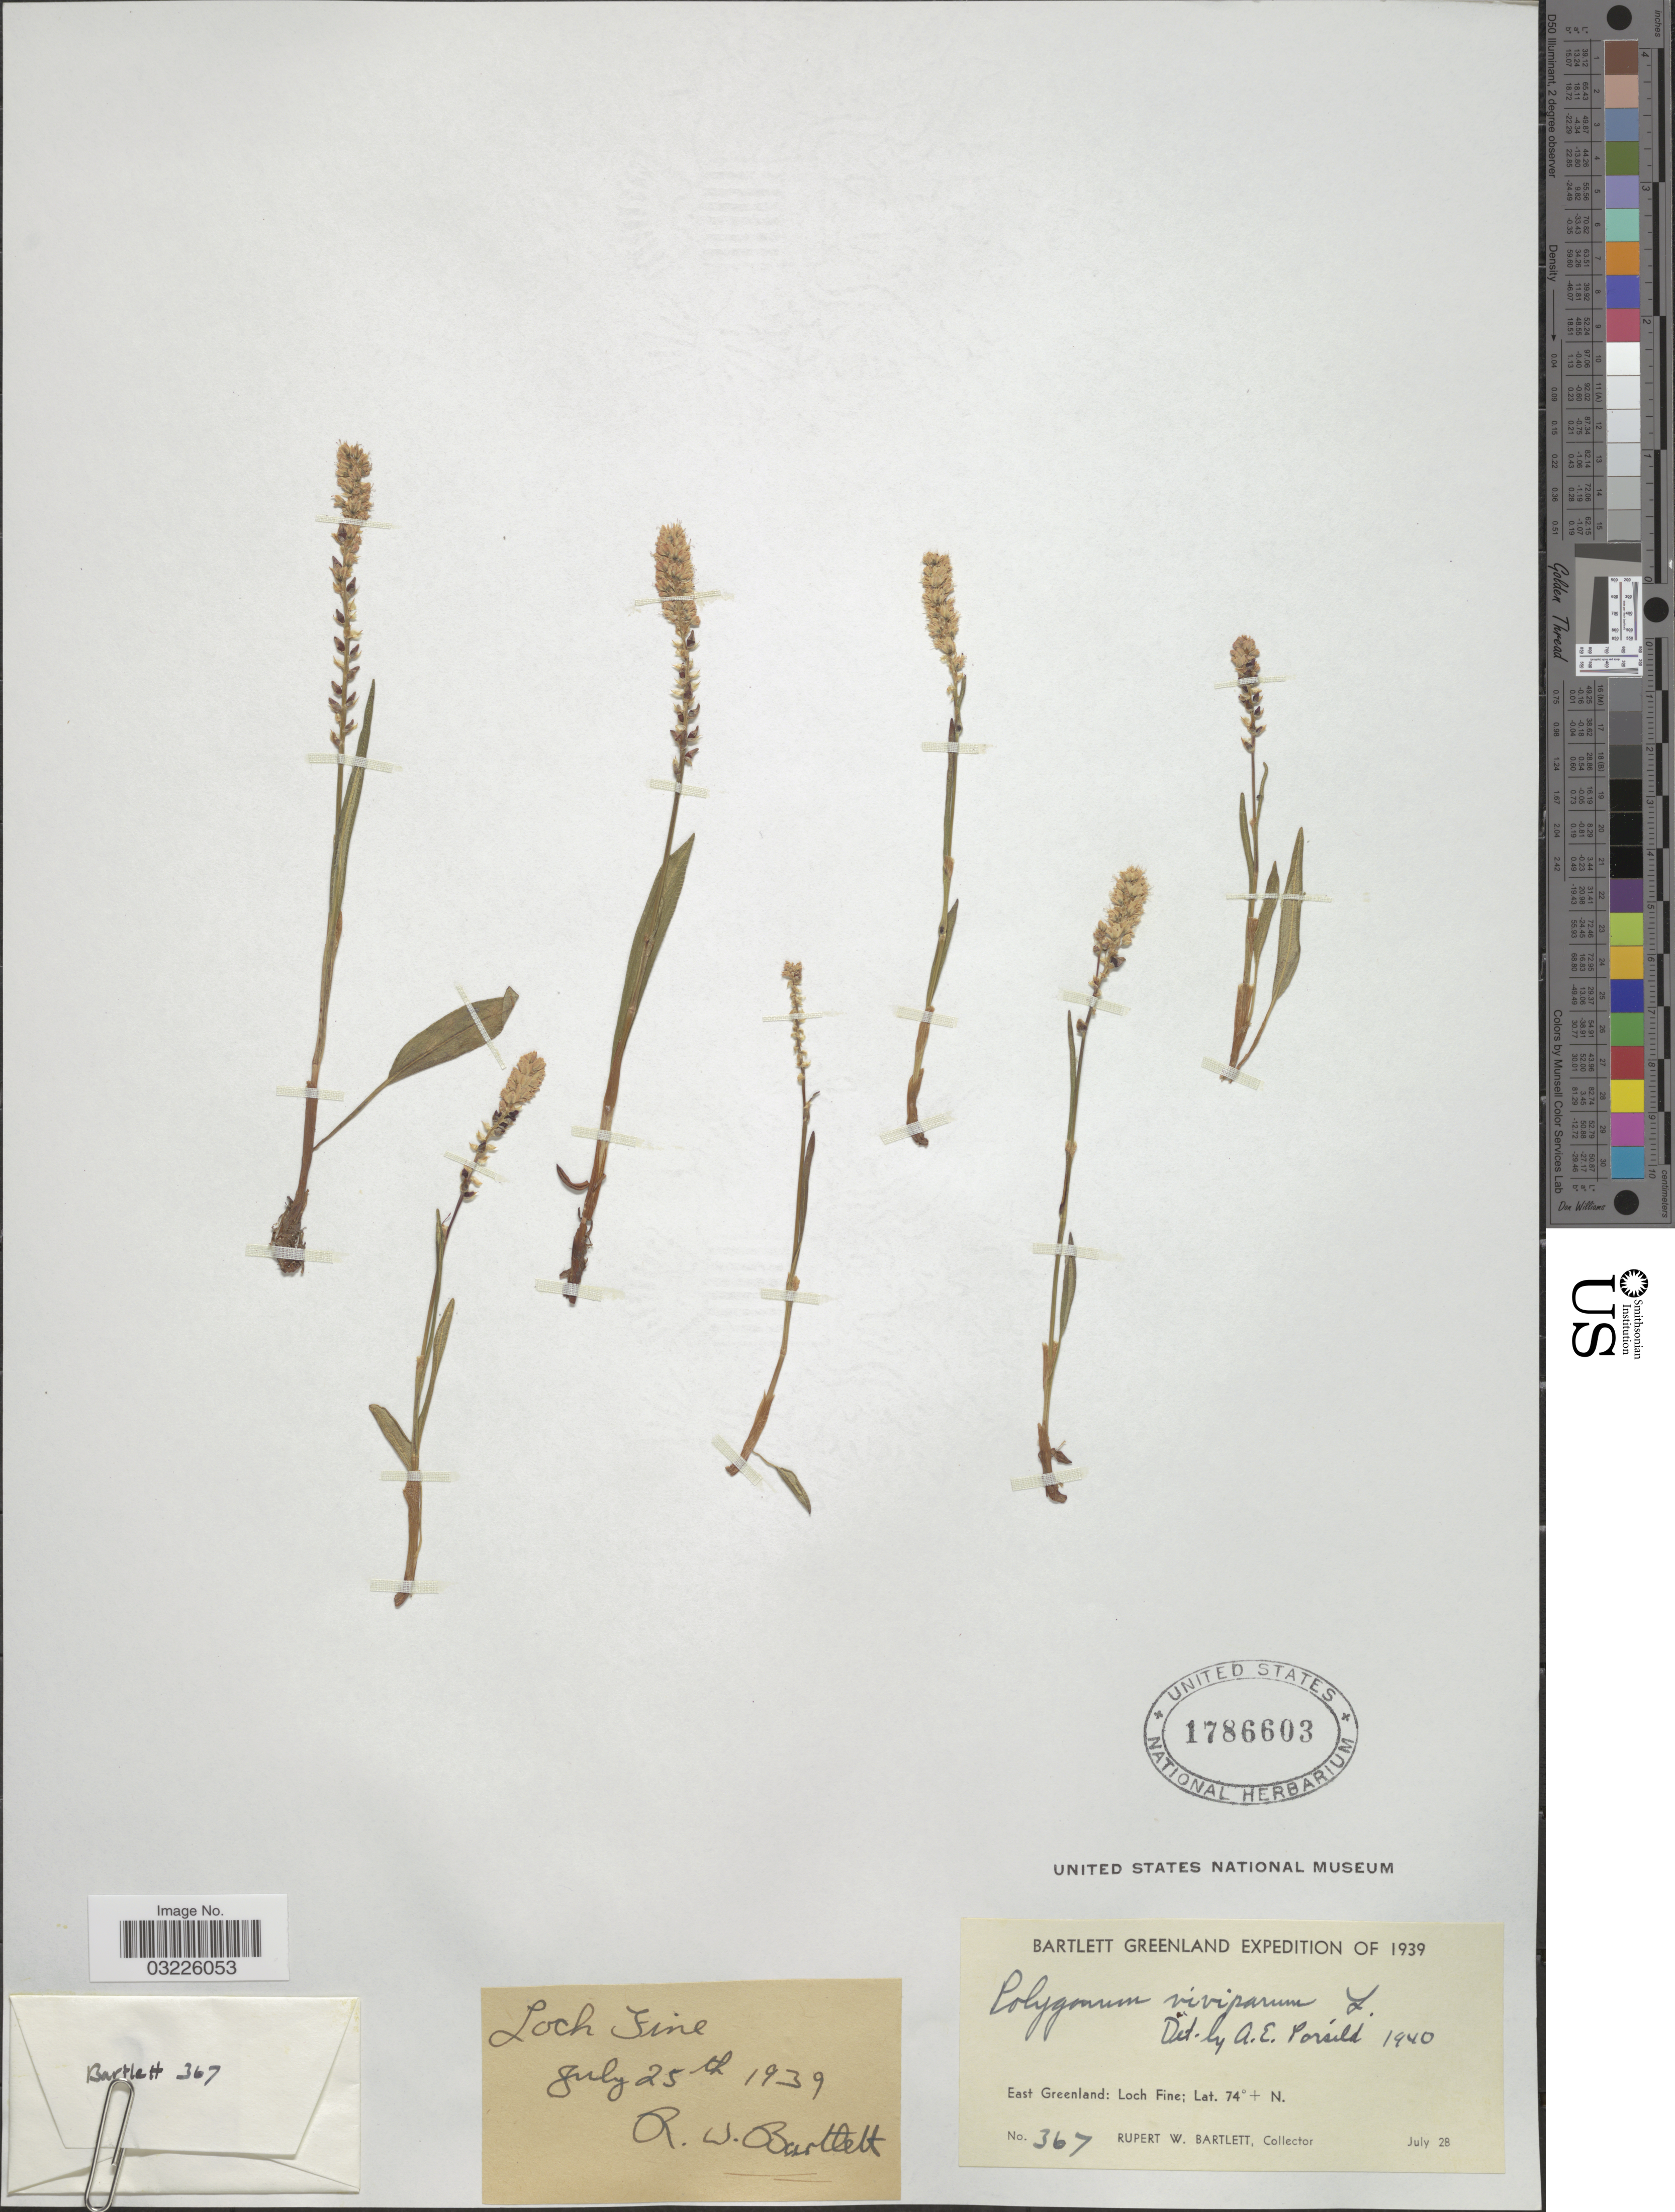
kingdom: Plantae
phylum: Tracheophyta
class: Magnoliopsida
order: Caryophyllales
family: Polygonaceae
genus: Bistorta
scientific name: Bistorta vivipara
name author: (L.) Delarbre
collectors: R. W. Bartlett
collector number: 367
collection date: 1939-07-28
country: Greenland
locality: East Greenland: Loch Fine.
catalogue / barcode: US 1786603